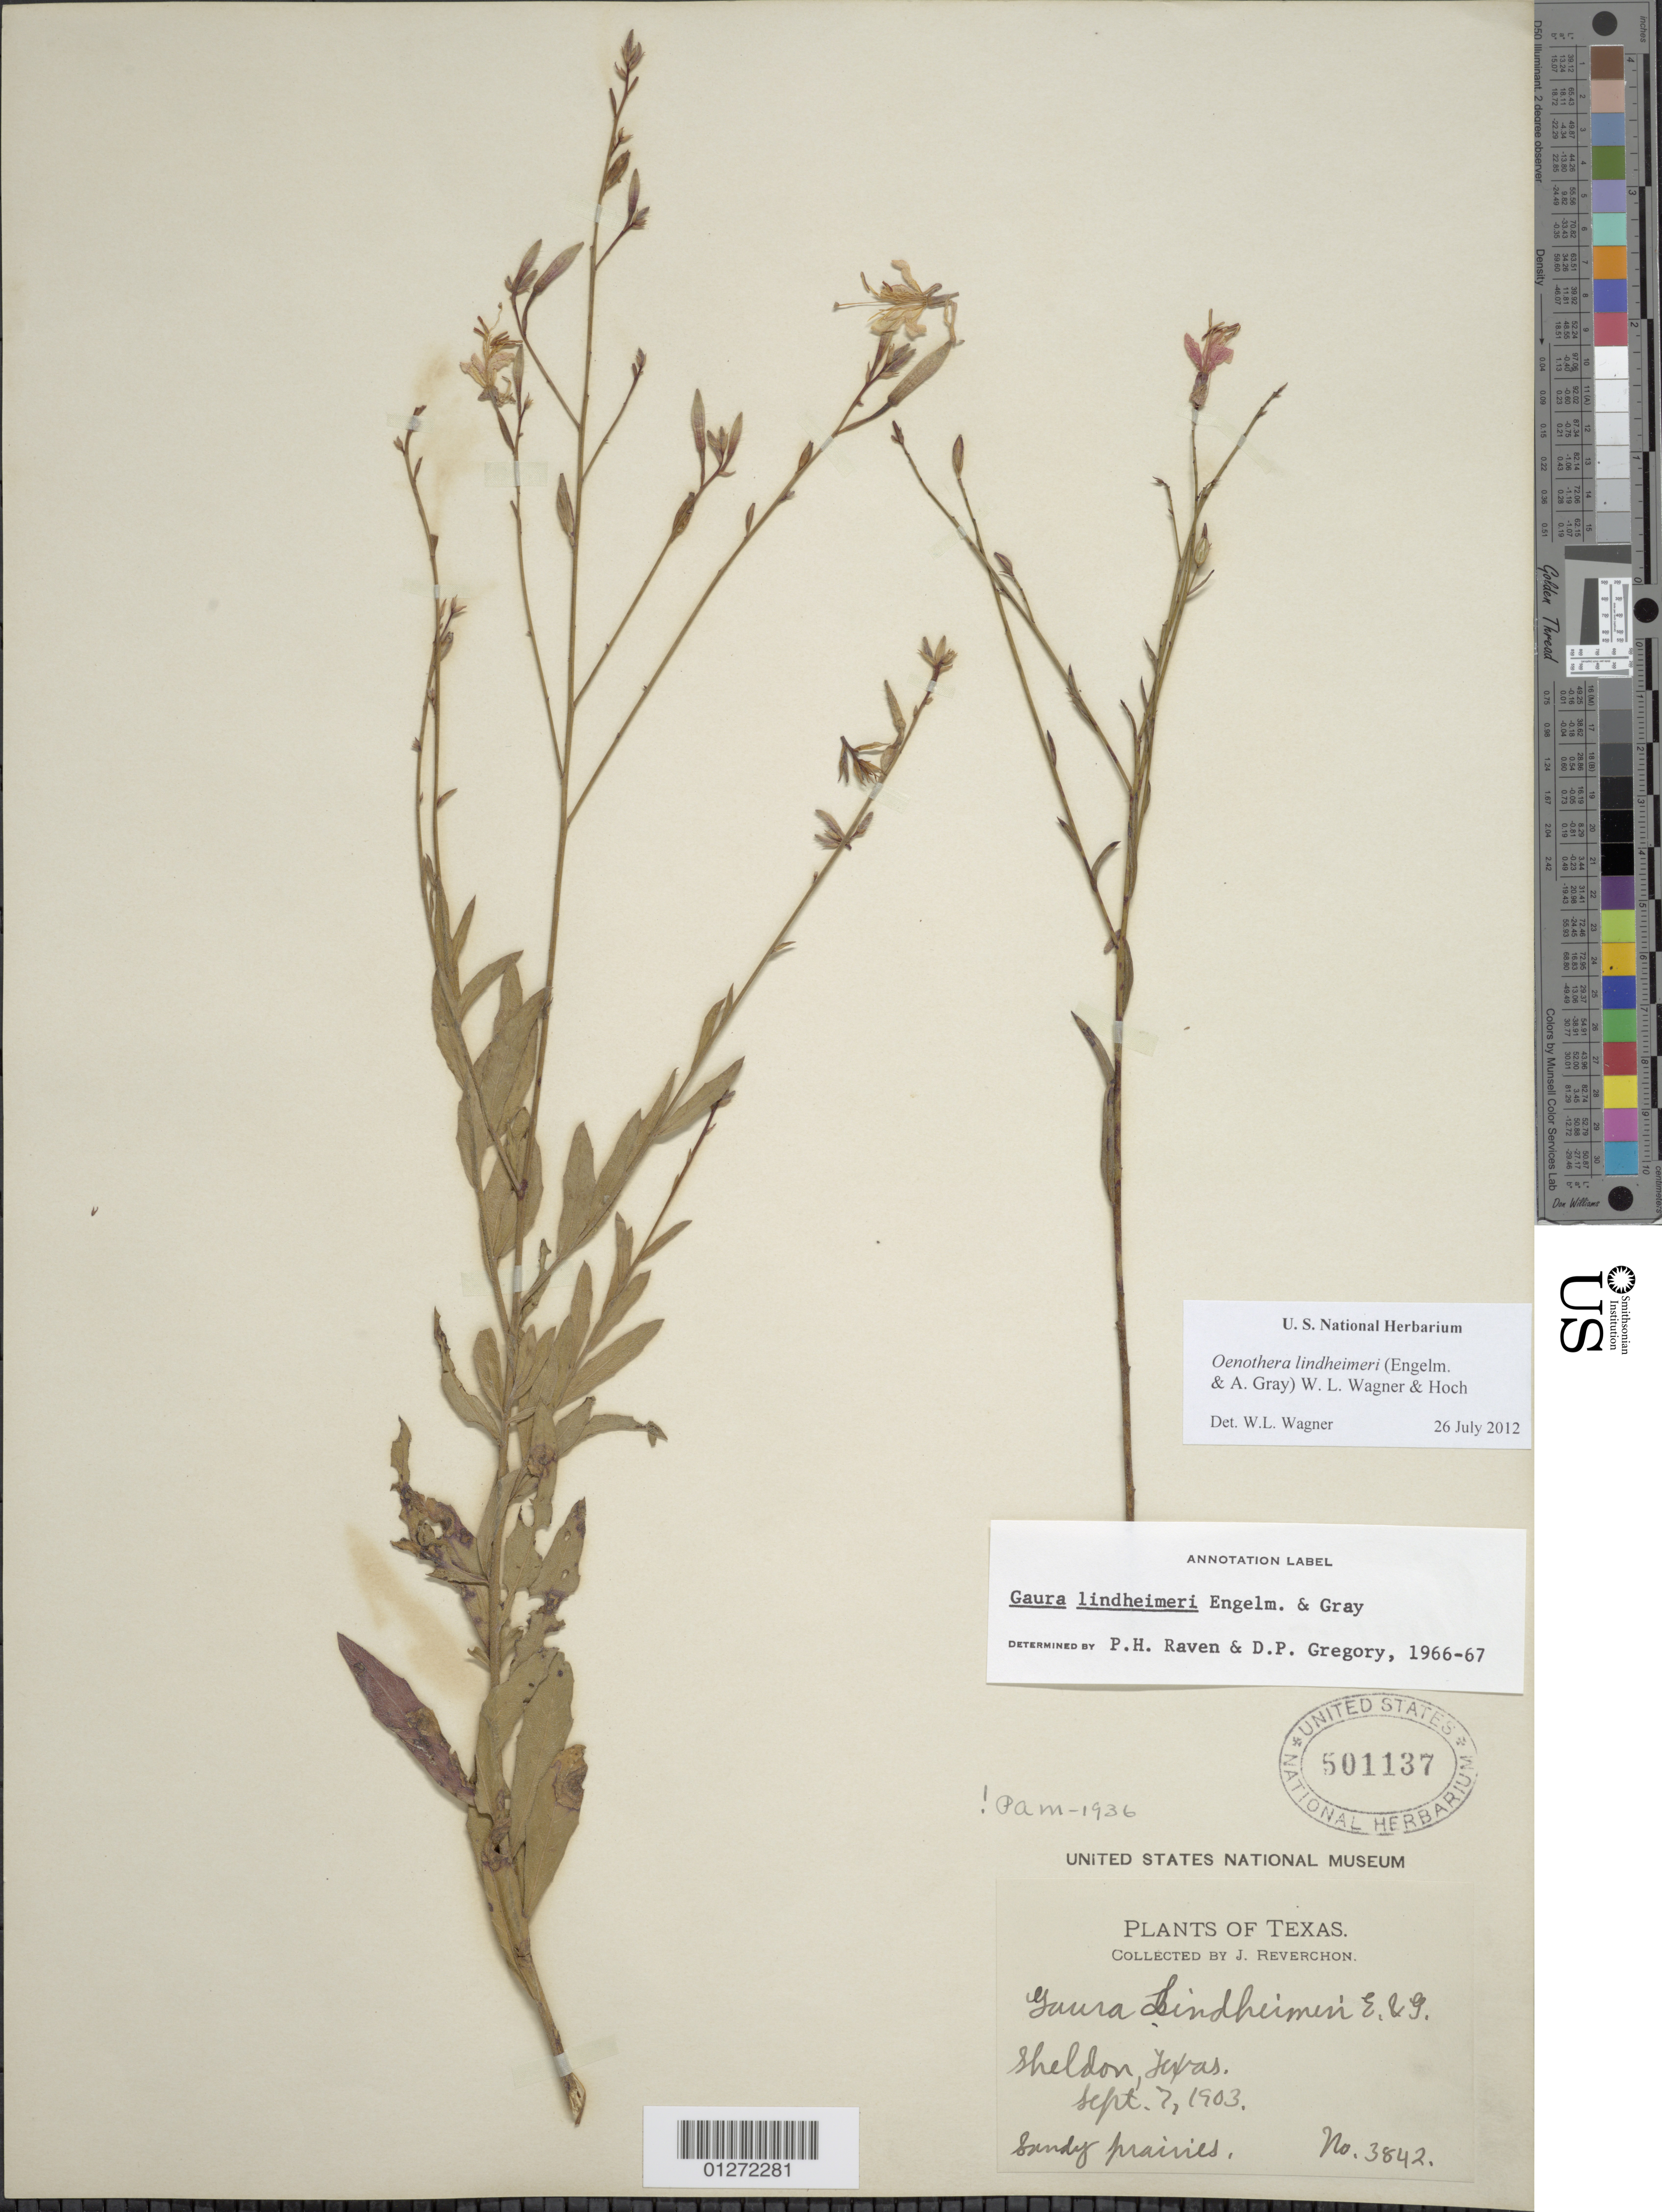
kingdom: Plantae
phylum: Tracheophyta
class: Magnoliopsida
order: Myrtales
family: Onagraceae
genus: Oenothera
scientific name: Oenothera lindheimeri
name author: (Engelm. & A. Gray) W.L. Wagner & Hoch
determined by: Wagner, W. L., (BOT), Smithsonian Institution - National Museum of Natural History (UNITED STATES)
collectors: J. Reverchon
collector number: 3842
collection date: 1903-09-07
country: United States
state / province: Texas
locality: Sheldon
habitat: Sandy prairies.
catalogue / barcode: US 501137